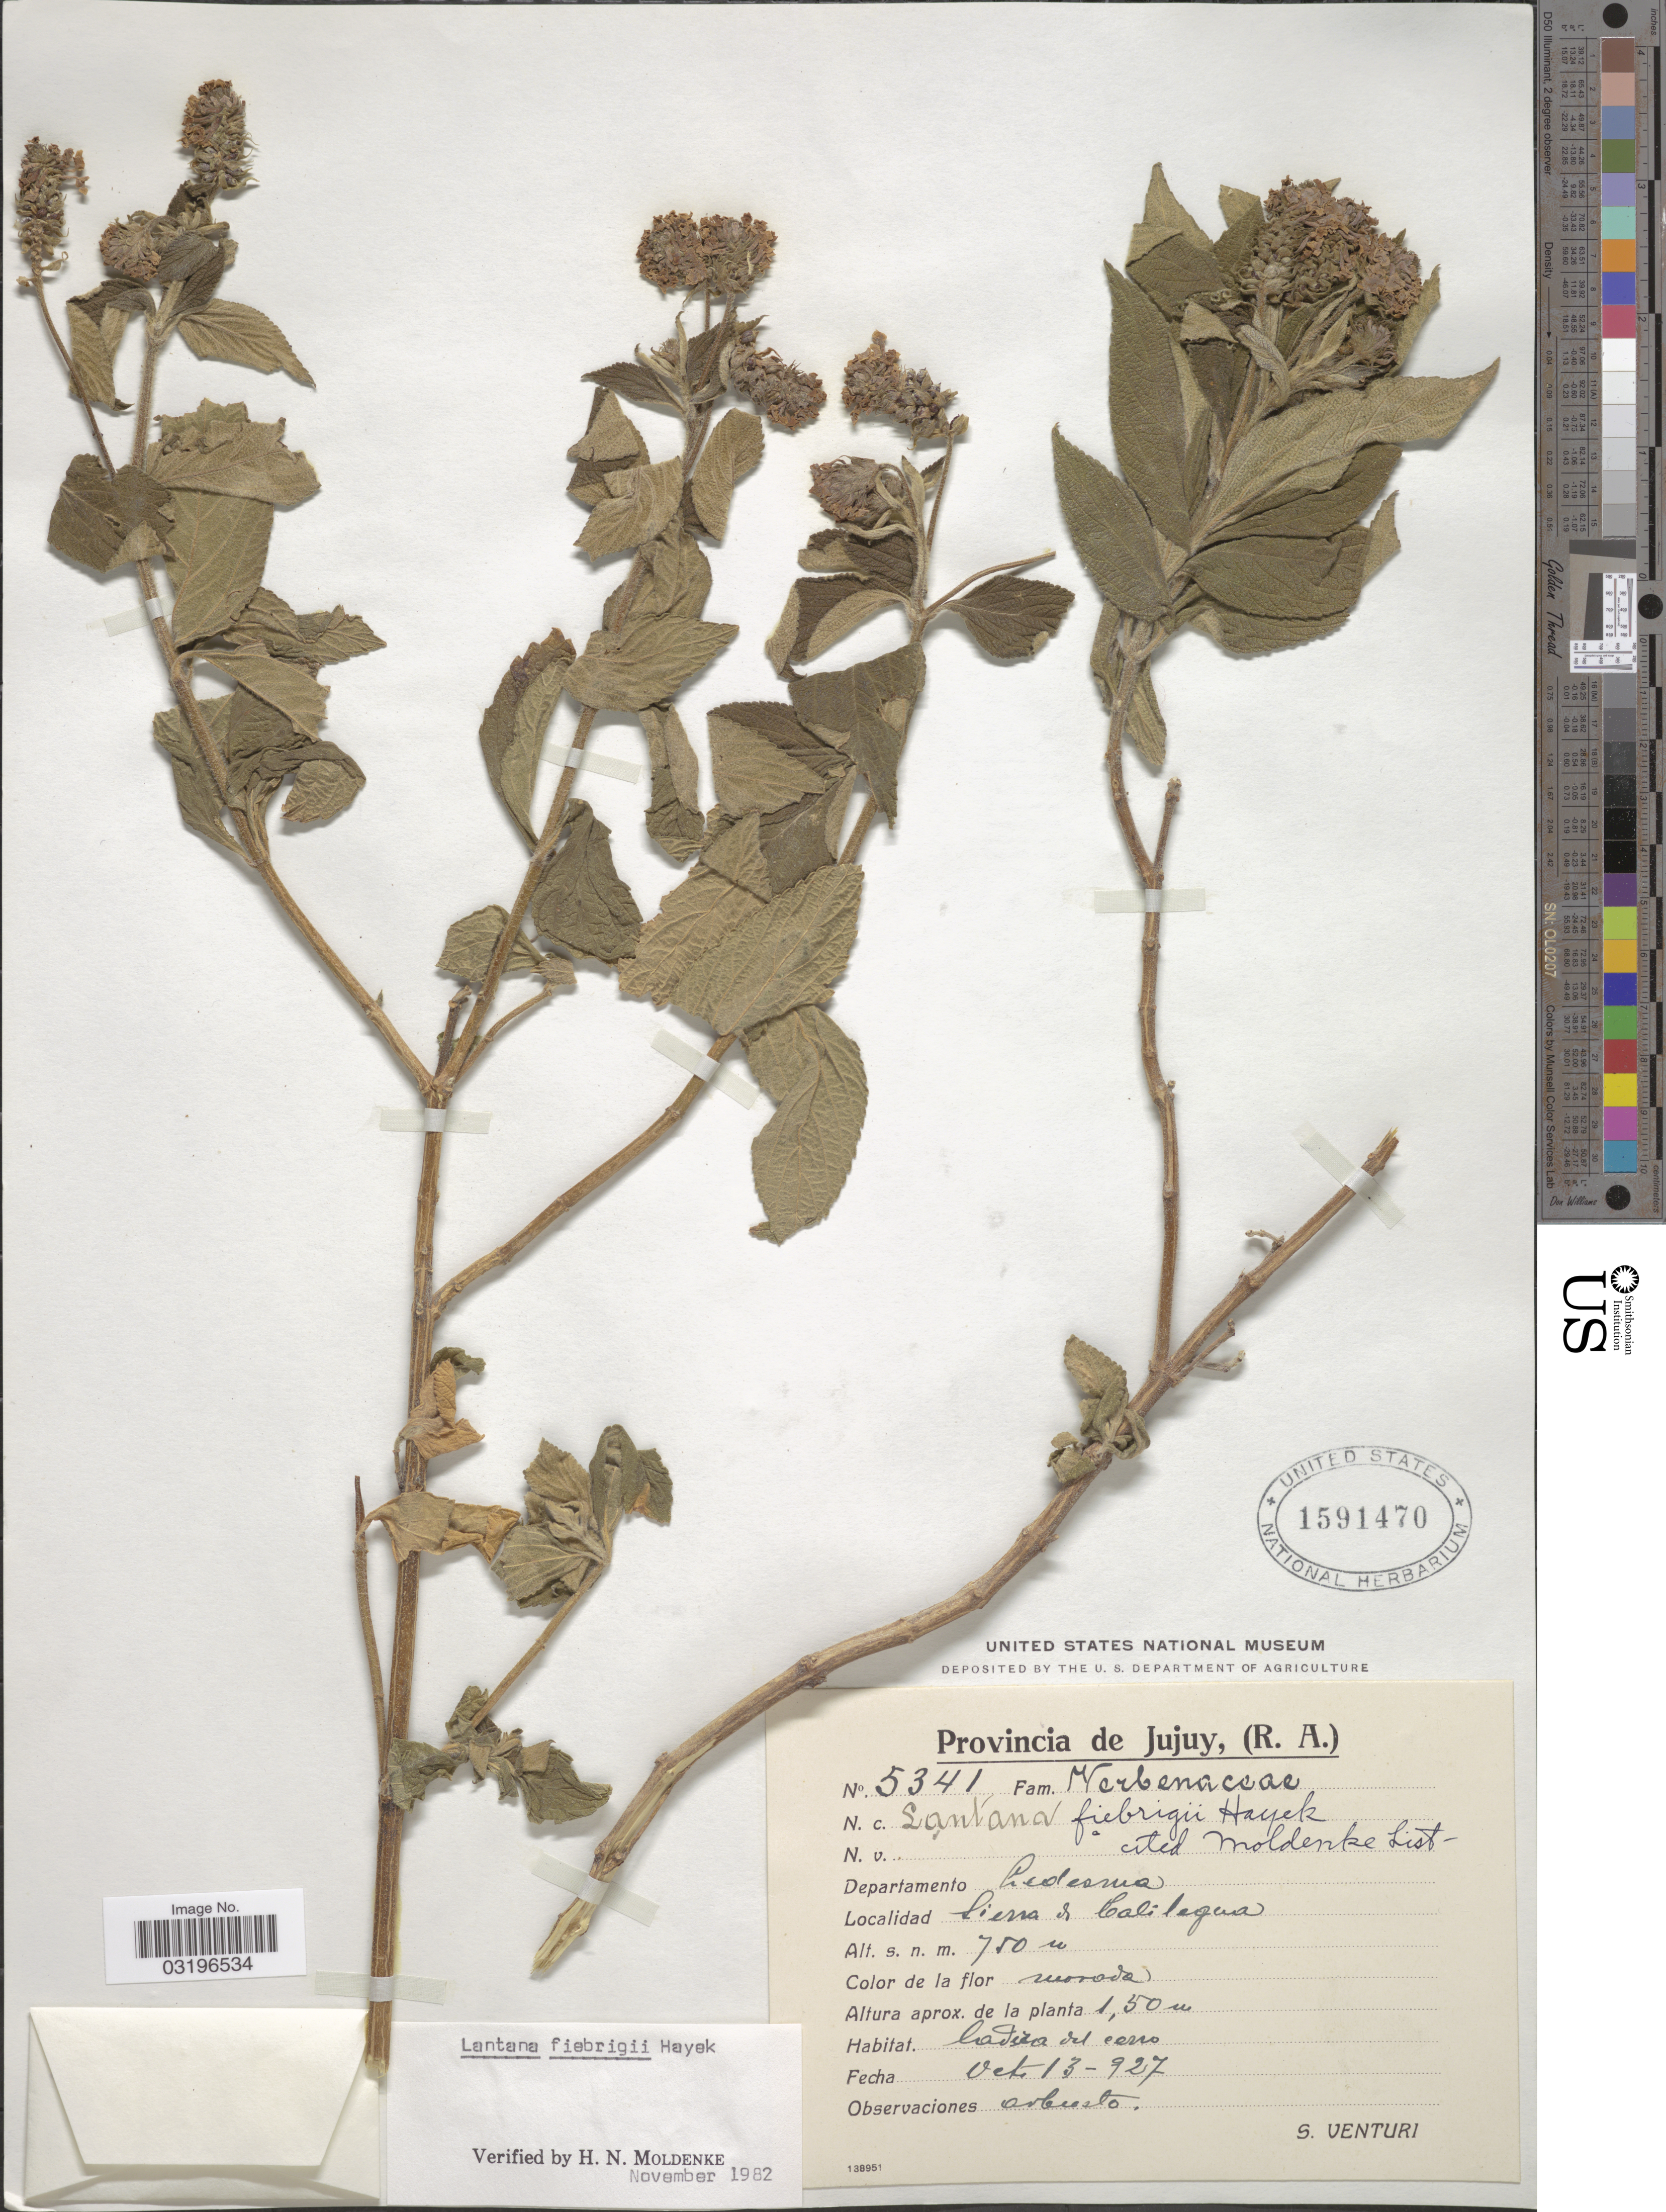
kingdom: Plantae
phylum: Tracheophyta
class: Magnoliopsida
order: Lamiales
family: Verbenaceae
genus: Lantana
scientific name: Lantana fiebrigii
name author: Hayek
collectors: S. Venturi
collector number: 5341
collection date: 1927-10-13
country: Argentina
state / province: Jujuy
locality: Departamento Ledesma, Sierra de Calilegua.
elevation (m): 750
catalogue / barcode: US 1591470